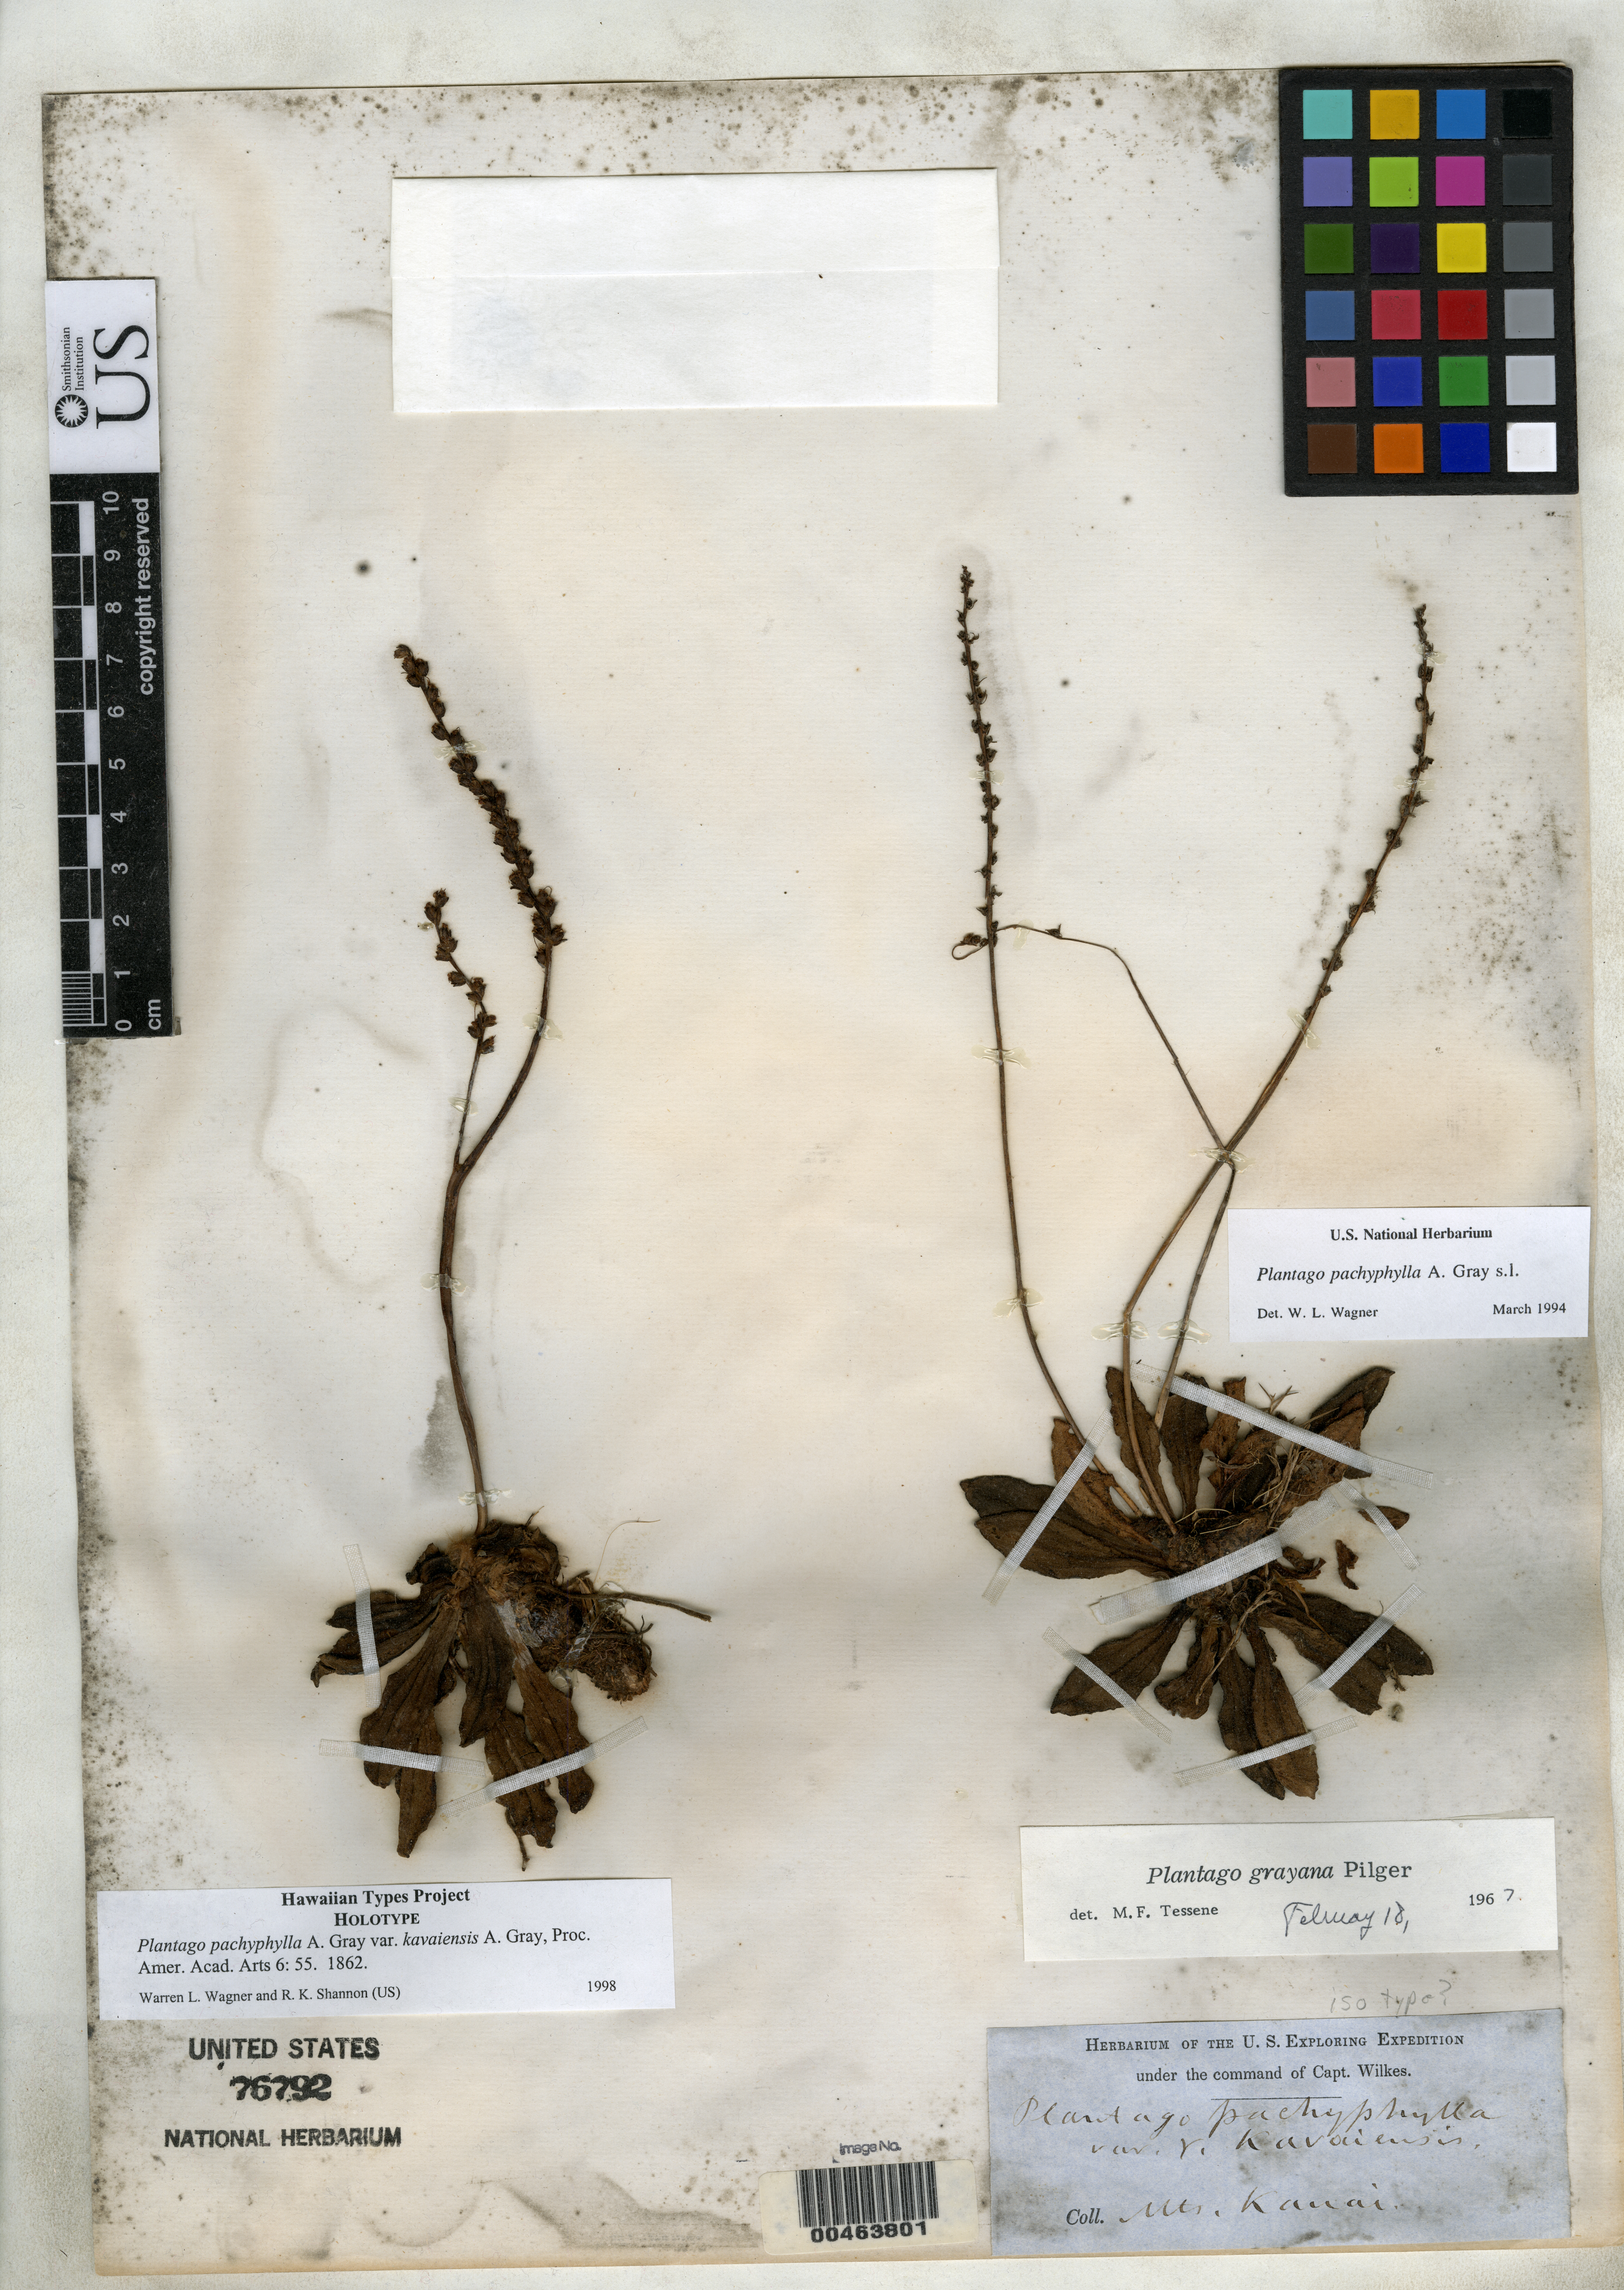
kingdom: Plantae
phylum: Tracheophyta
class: Magnoliopsida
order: Lamiales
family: Plantaginaceae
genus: Plantago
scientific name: Plantago pachyphylla var. kavaiensis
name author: A. Gray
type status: Holotype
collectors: Wilkes Explor. Exped.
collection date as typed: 1838 to -- --- 1842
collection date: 1838/1842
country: United States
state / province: Hawaii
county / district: Kauai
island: Kaua'i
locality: Mts. Kauai.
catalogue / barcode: US 76792